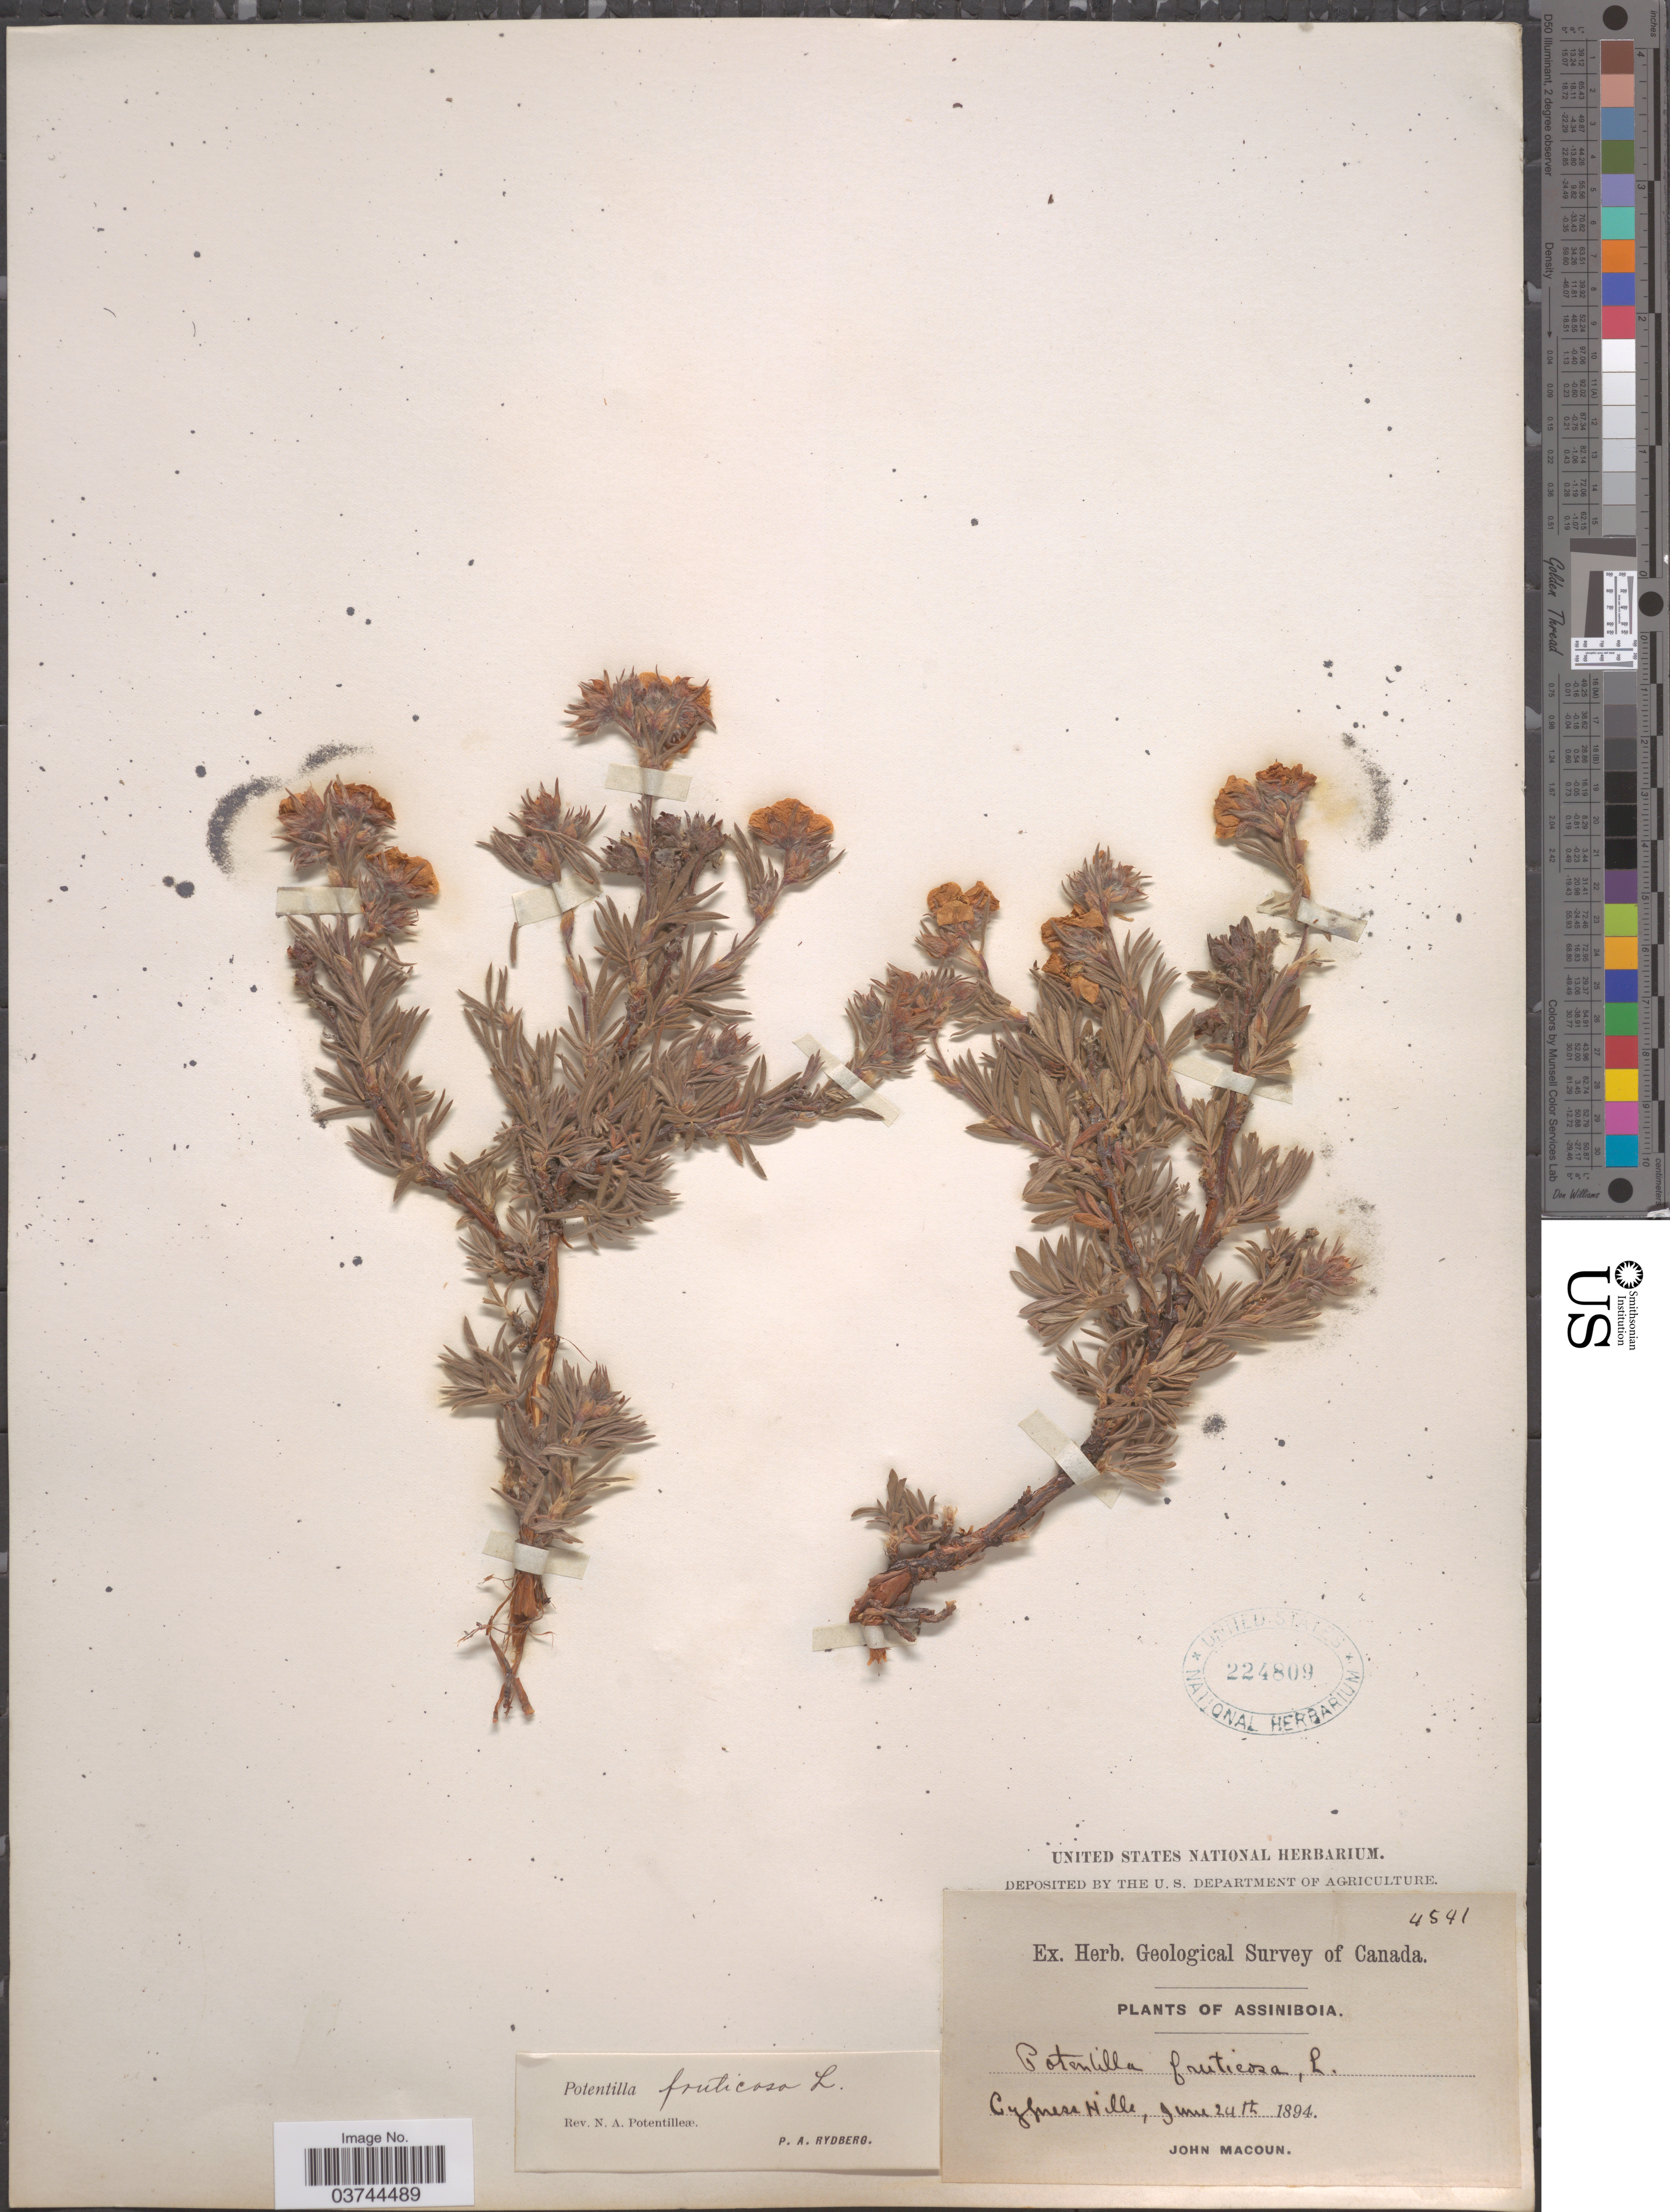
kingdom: Plantae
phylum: Tracheophyta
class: Magnoliopsida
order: Rosales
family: Rosaceae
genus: Dasiphora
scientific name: Dasiphora fruticosa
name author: (L.) Rydb.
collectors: J. Macoun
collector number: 4541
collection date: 1894-06-24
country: Canada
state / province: Saskatchewan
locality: Assiniboia. Cypress Hills.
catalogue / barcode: US 224809